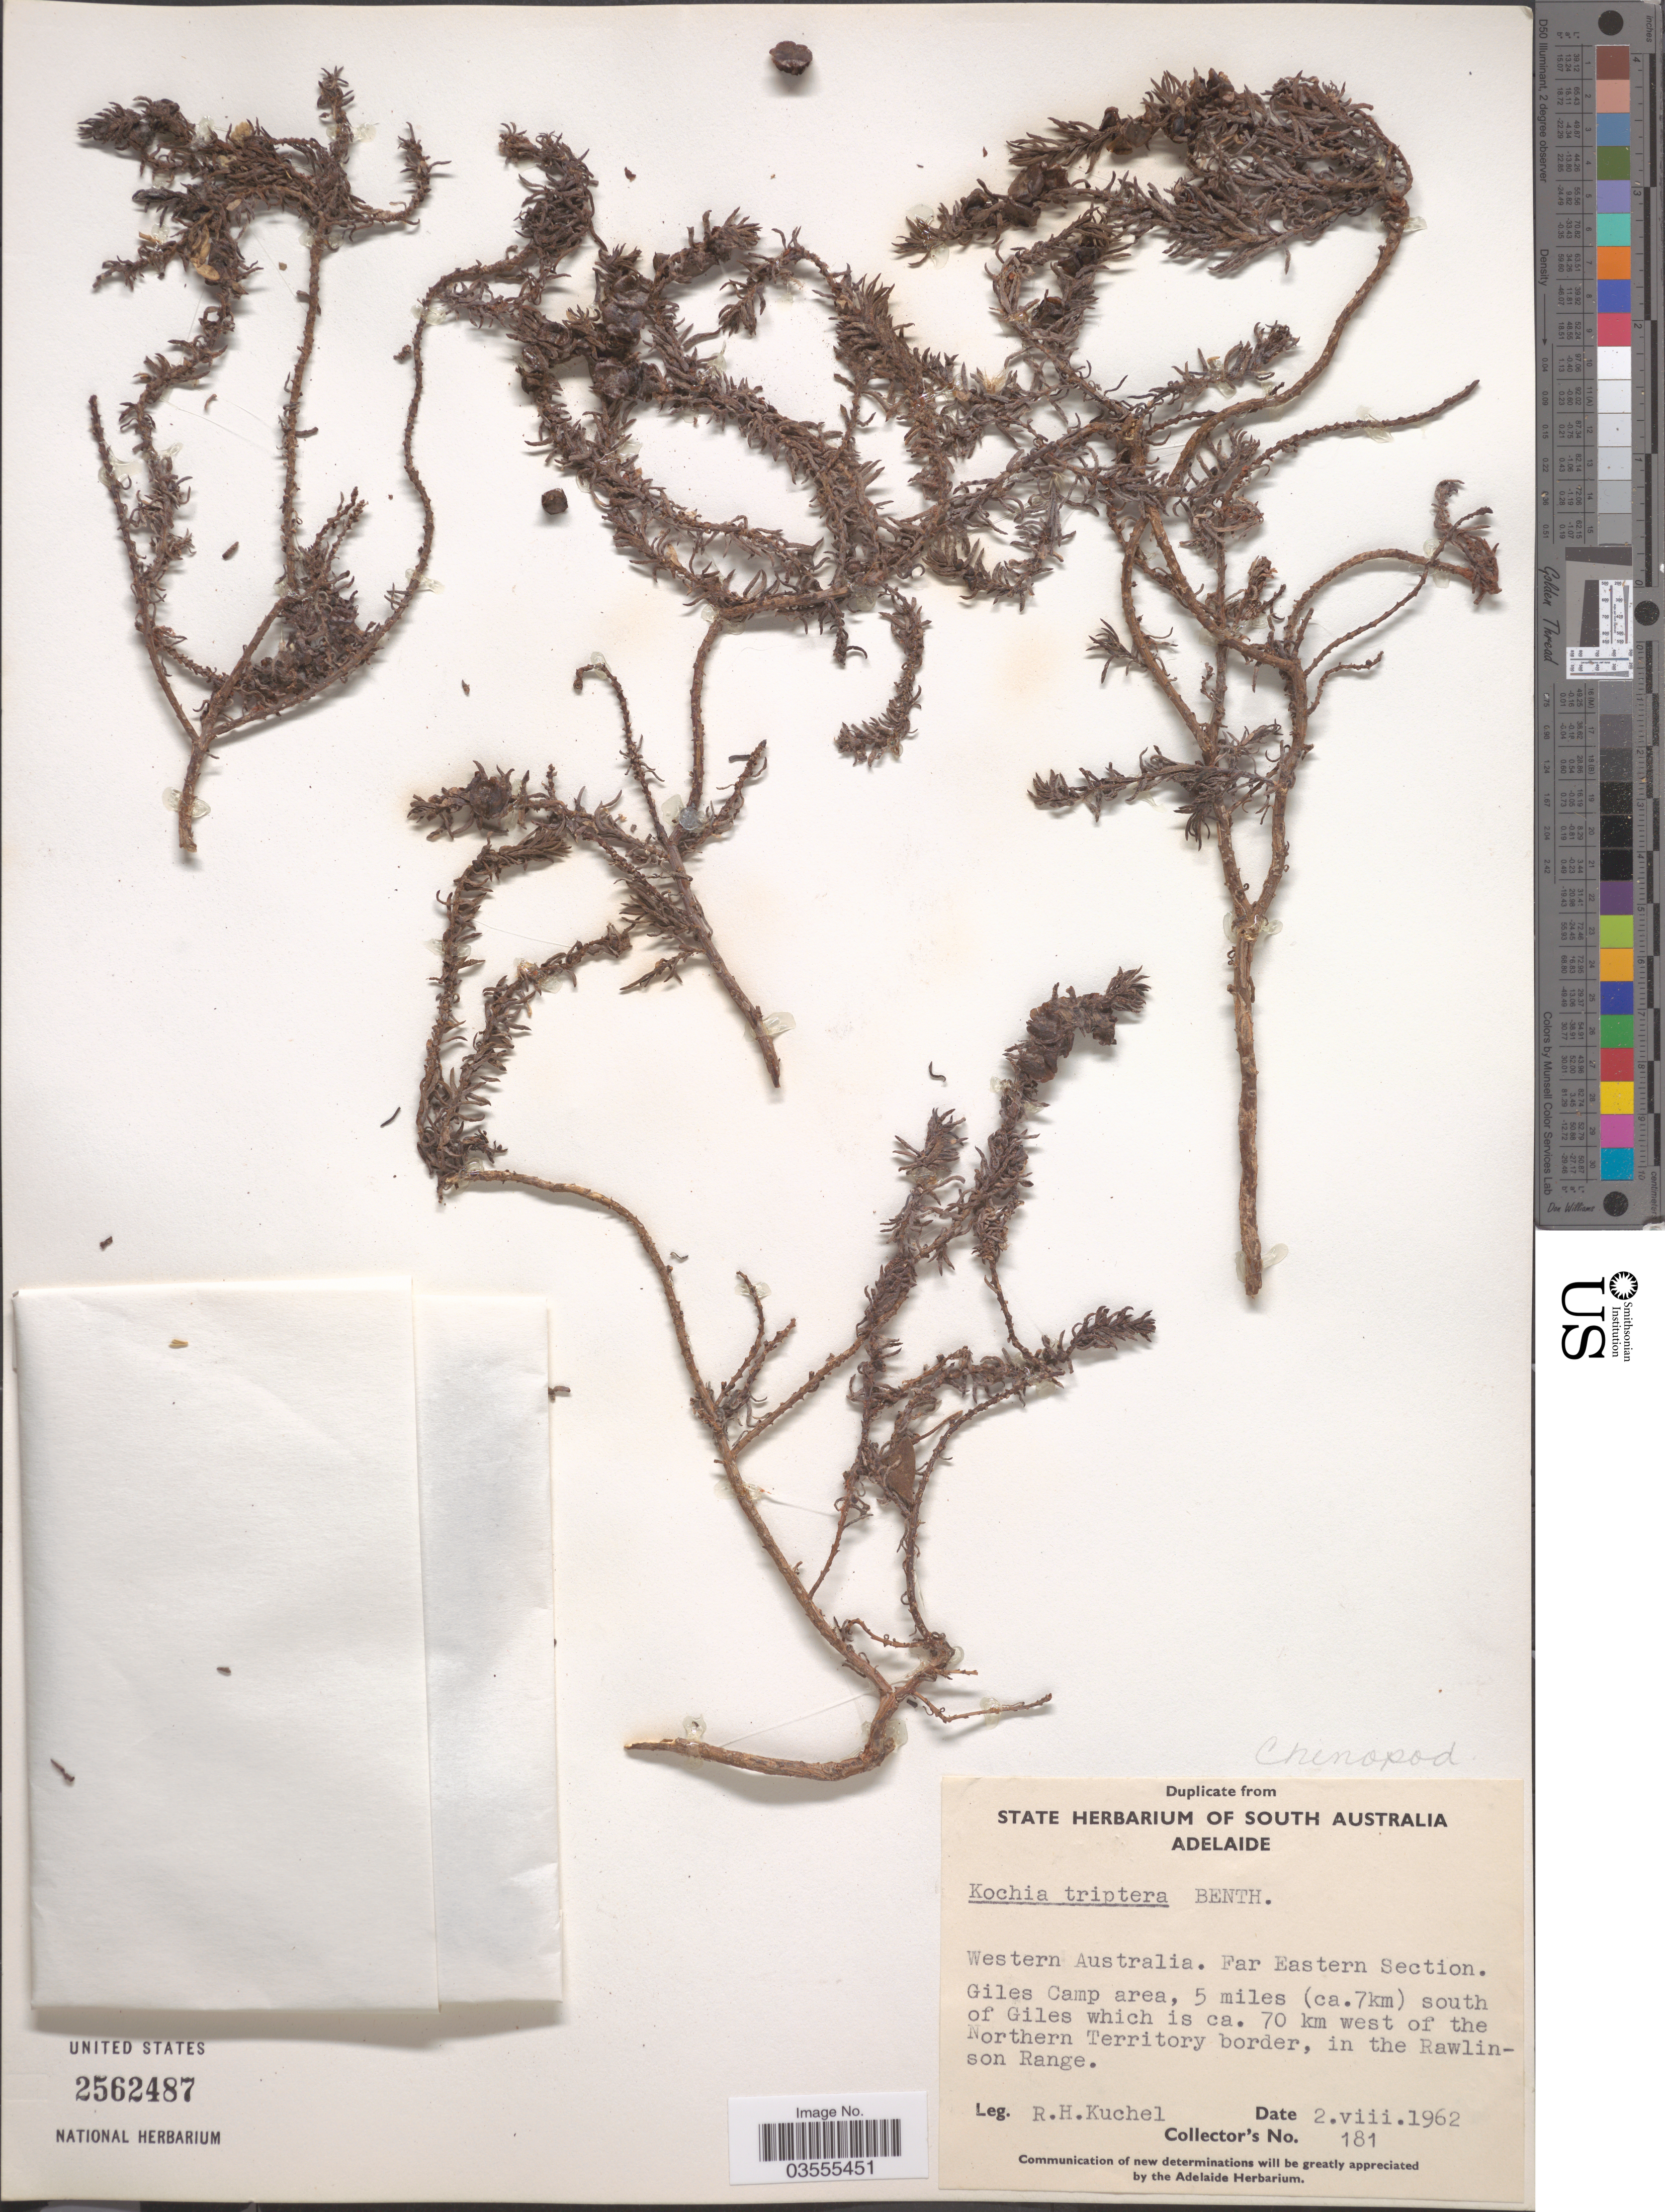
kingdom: Plantae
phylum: Tracheophyta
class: Magnoliopsida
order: Caryophyllales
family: Amaranthaceae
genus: Maireana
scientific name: Maireana triptera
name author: (Benth.) Paul G. Wilson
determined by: Wilson, Paul G.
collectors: R. Kuchel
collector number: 1/81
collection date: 1962-08-02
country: Australia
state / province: Western Australia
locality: Far Eastern Section. Giles Camp area, 5 miles (ca. 7 km) south of Giles which is ca. 70 km west of the Northern Territory border, in the Rawlinson Range.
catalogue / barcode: US 2562487